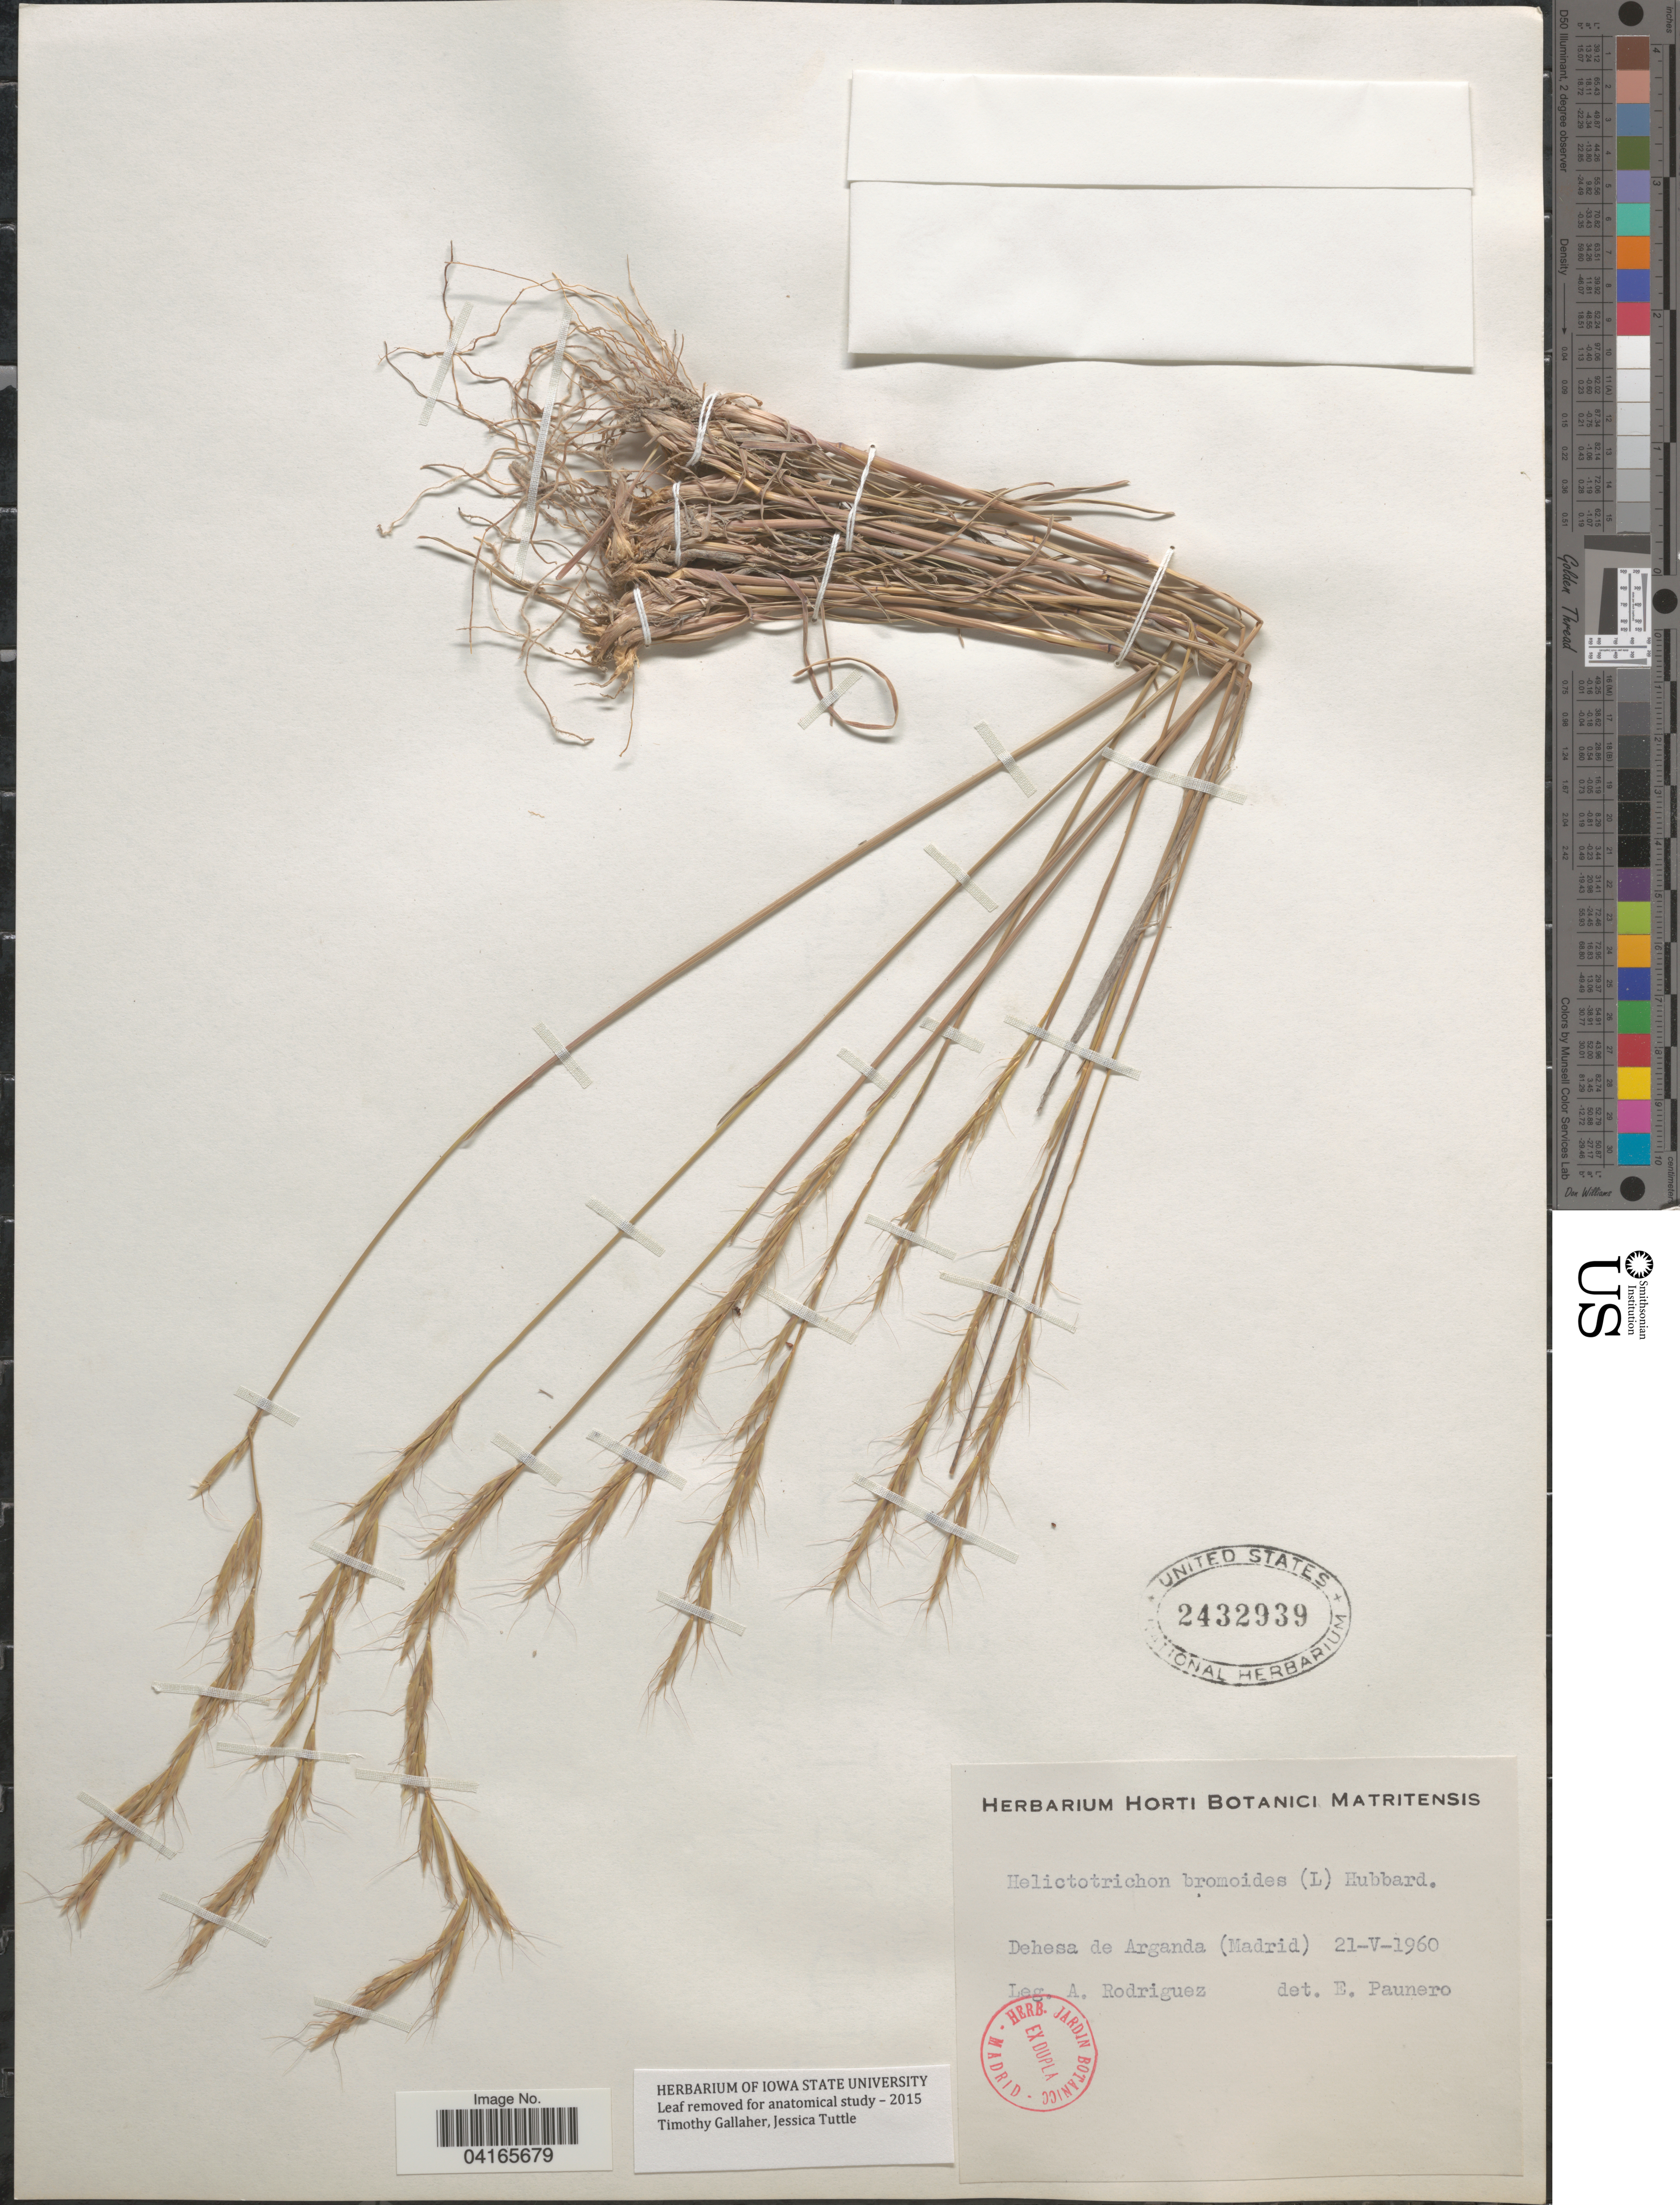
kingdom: Plantae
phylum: Tracheophyta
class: Liliopsida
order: Poales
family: Poaceae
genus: Helictochloa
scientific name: Helictochloa bromoides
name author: (Gouan) Romero-Zarco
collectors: A. Rodriguez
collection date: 1960-05-21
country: Spain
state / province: Madrid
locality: Dehesa de Arganda.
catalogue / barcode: US 2432939